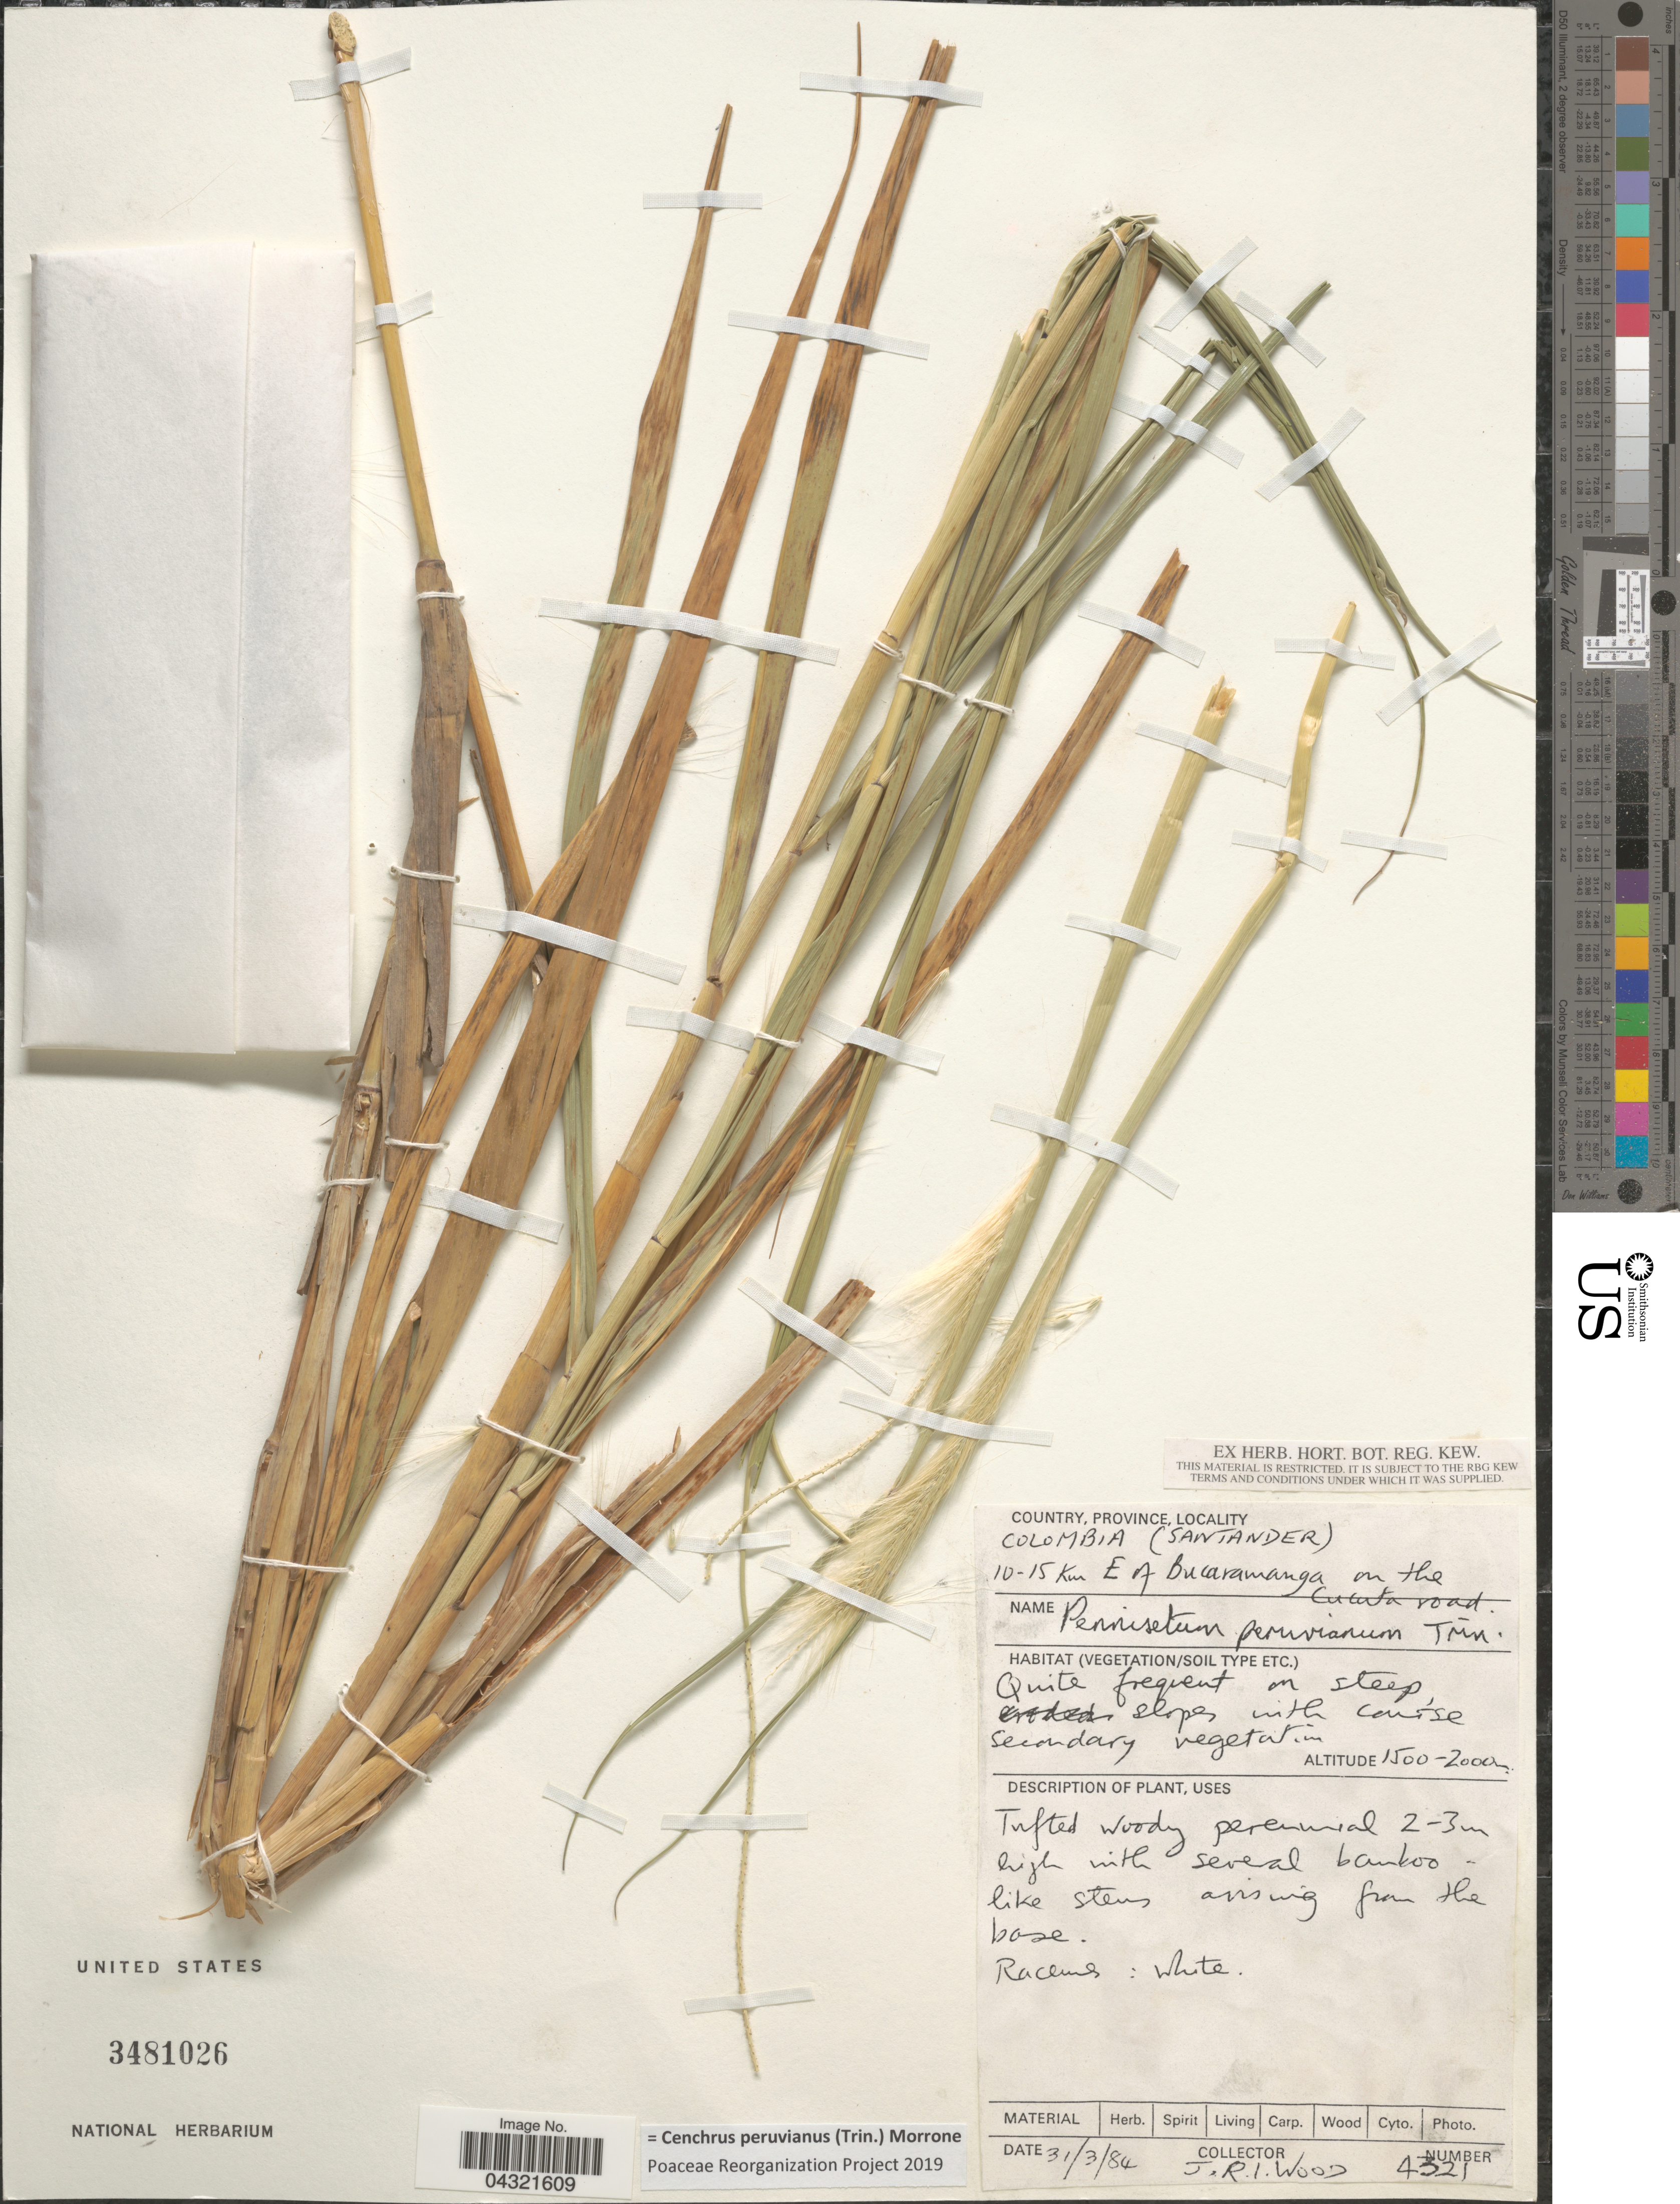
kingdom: Plantae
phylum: Tracheophyta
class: Liliopsida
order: Poales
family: Poaceae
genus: Cenchrus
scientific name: Cenchrus peruvianus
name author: (Trin.) Morrone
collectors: J. R. I. Wood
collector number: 4321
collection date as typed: Transcribed d/m/y: 31/3/84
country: Colombia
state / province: Santander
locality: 10-15 Km E of Bucaramanga on the cucuta road.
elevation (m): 1500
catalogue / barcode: US 3481026